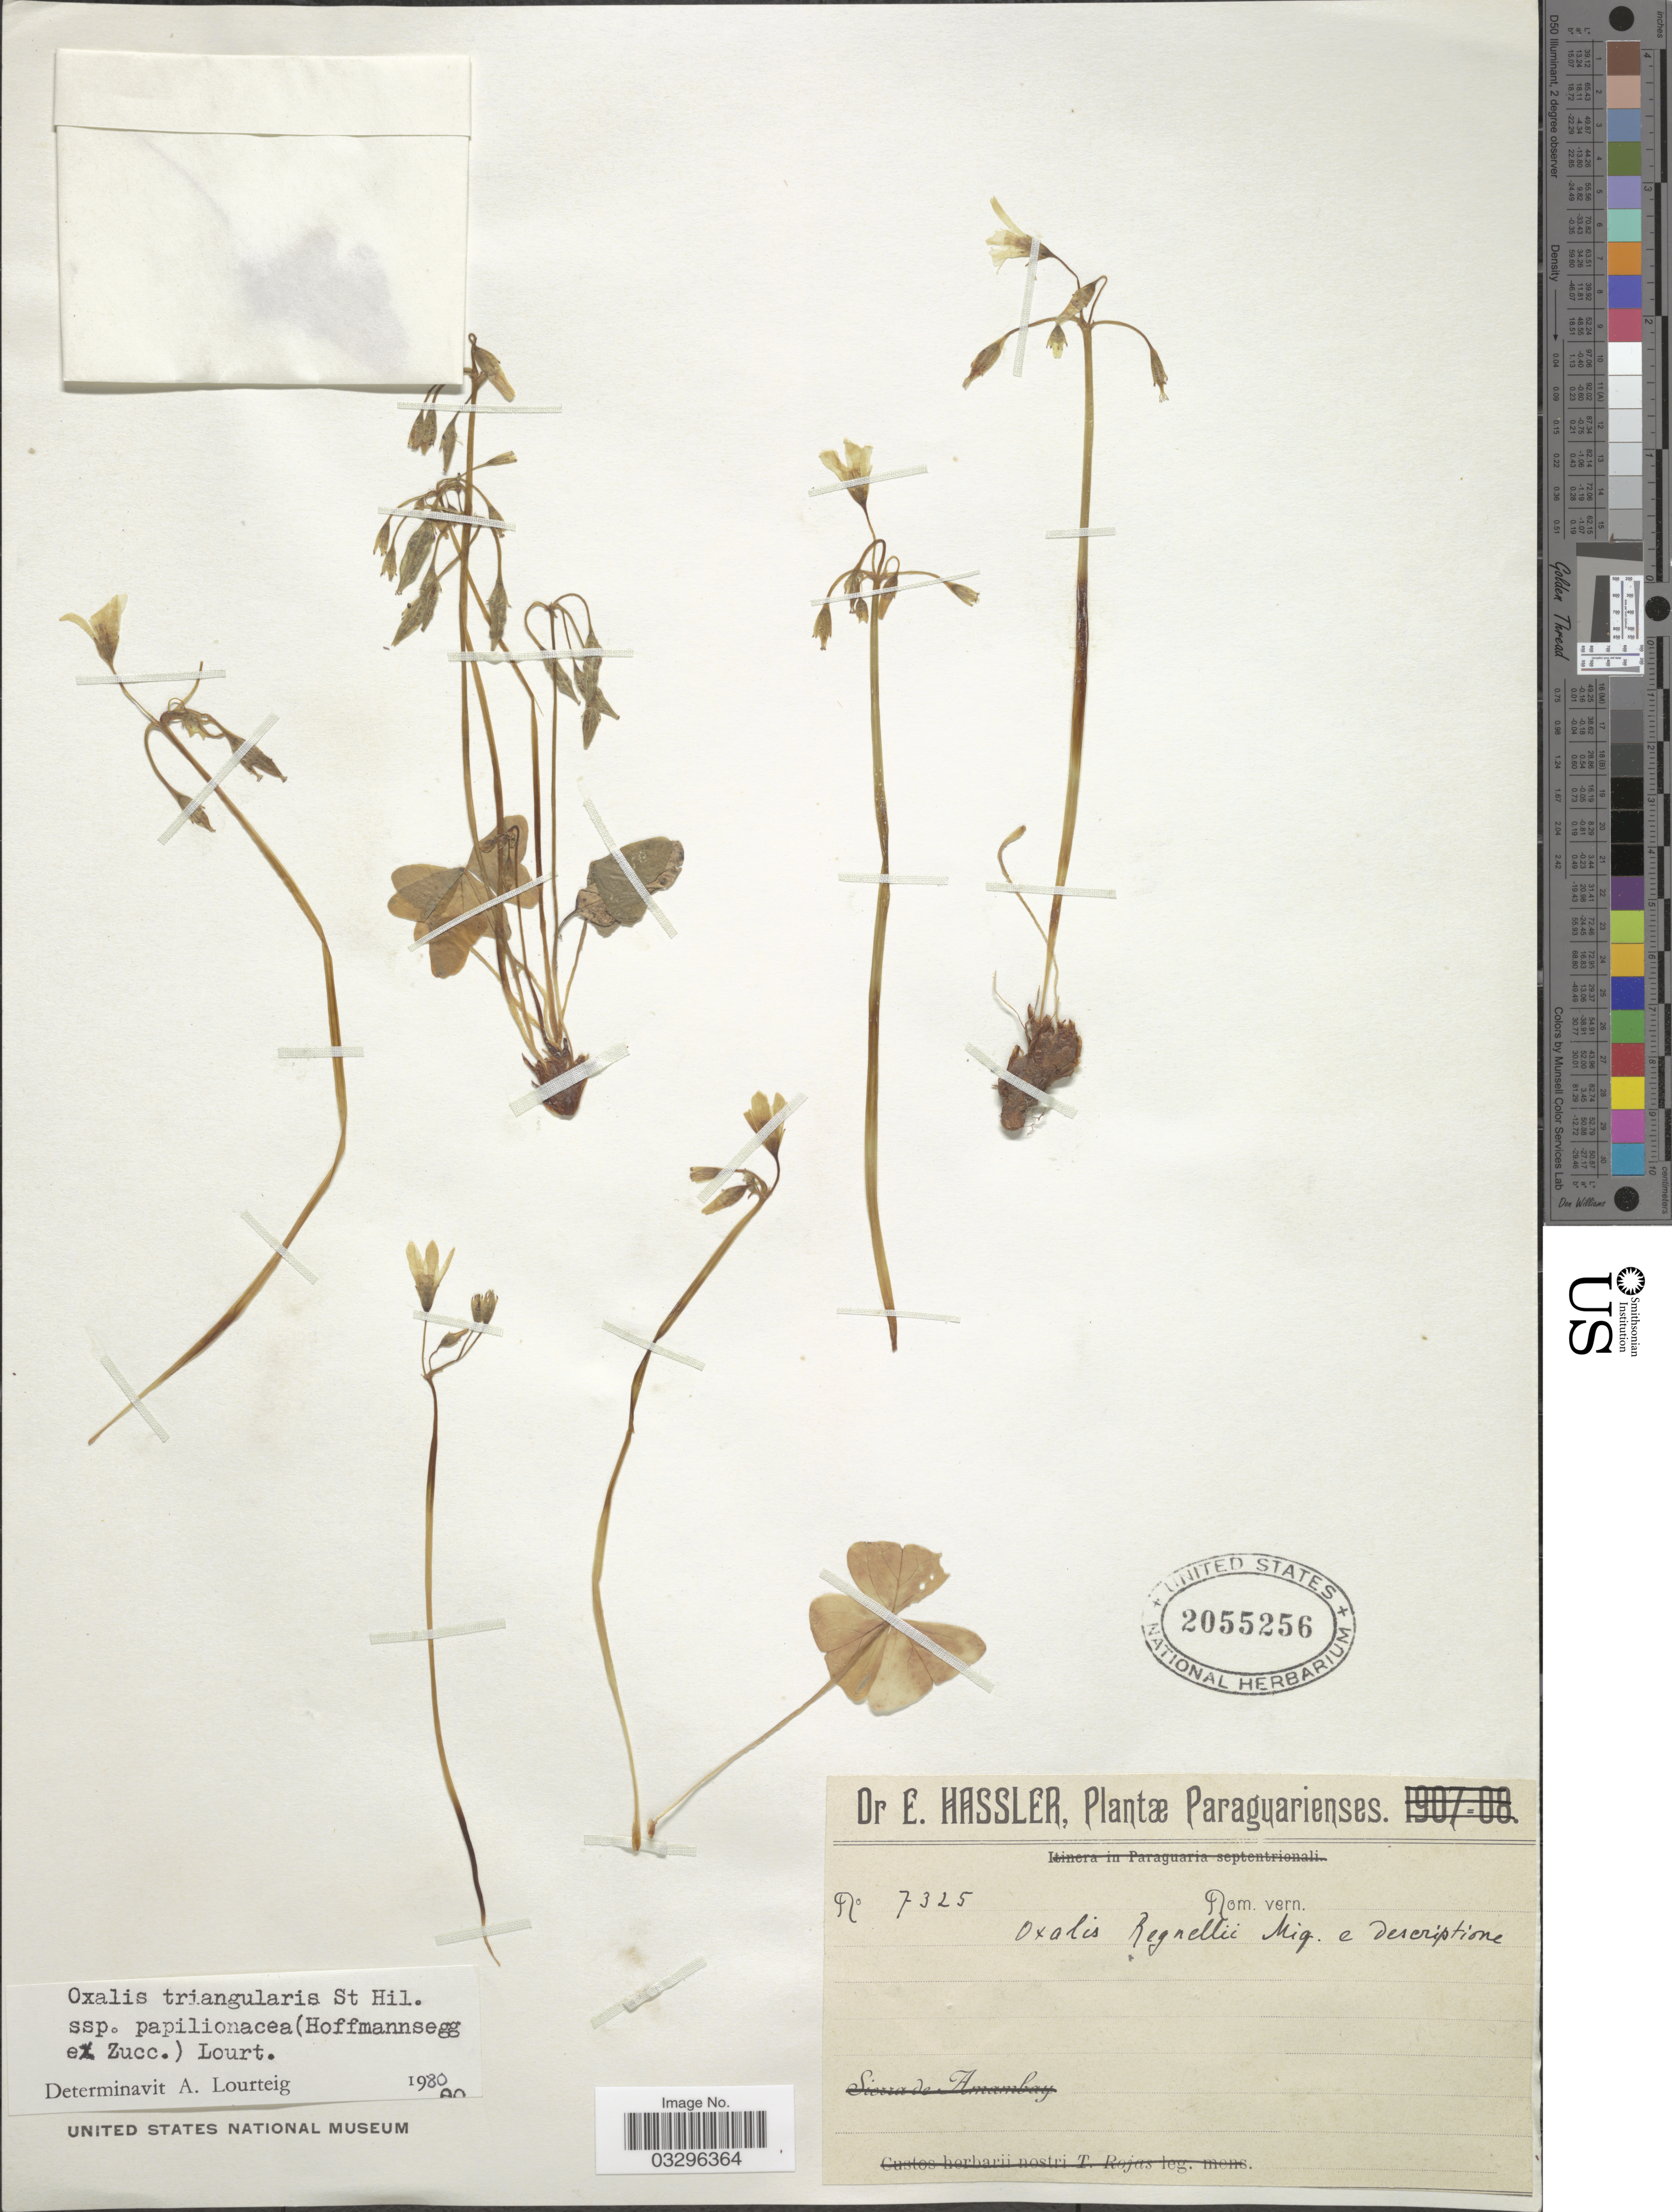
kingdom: Plantae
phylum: Tracheophyta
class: Magnoliopsida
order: Oxalidales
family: Oxalidaceae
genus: Oxalis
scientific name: Oxalis triangularis subsp. papilionacea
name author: (Hoffmanns. ex Zucc.) Lourteig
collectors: E. Hassler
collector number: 7325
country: Paraguay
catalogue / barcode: US 2055256